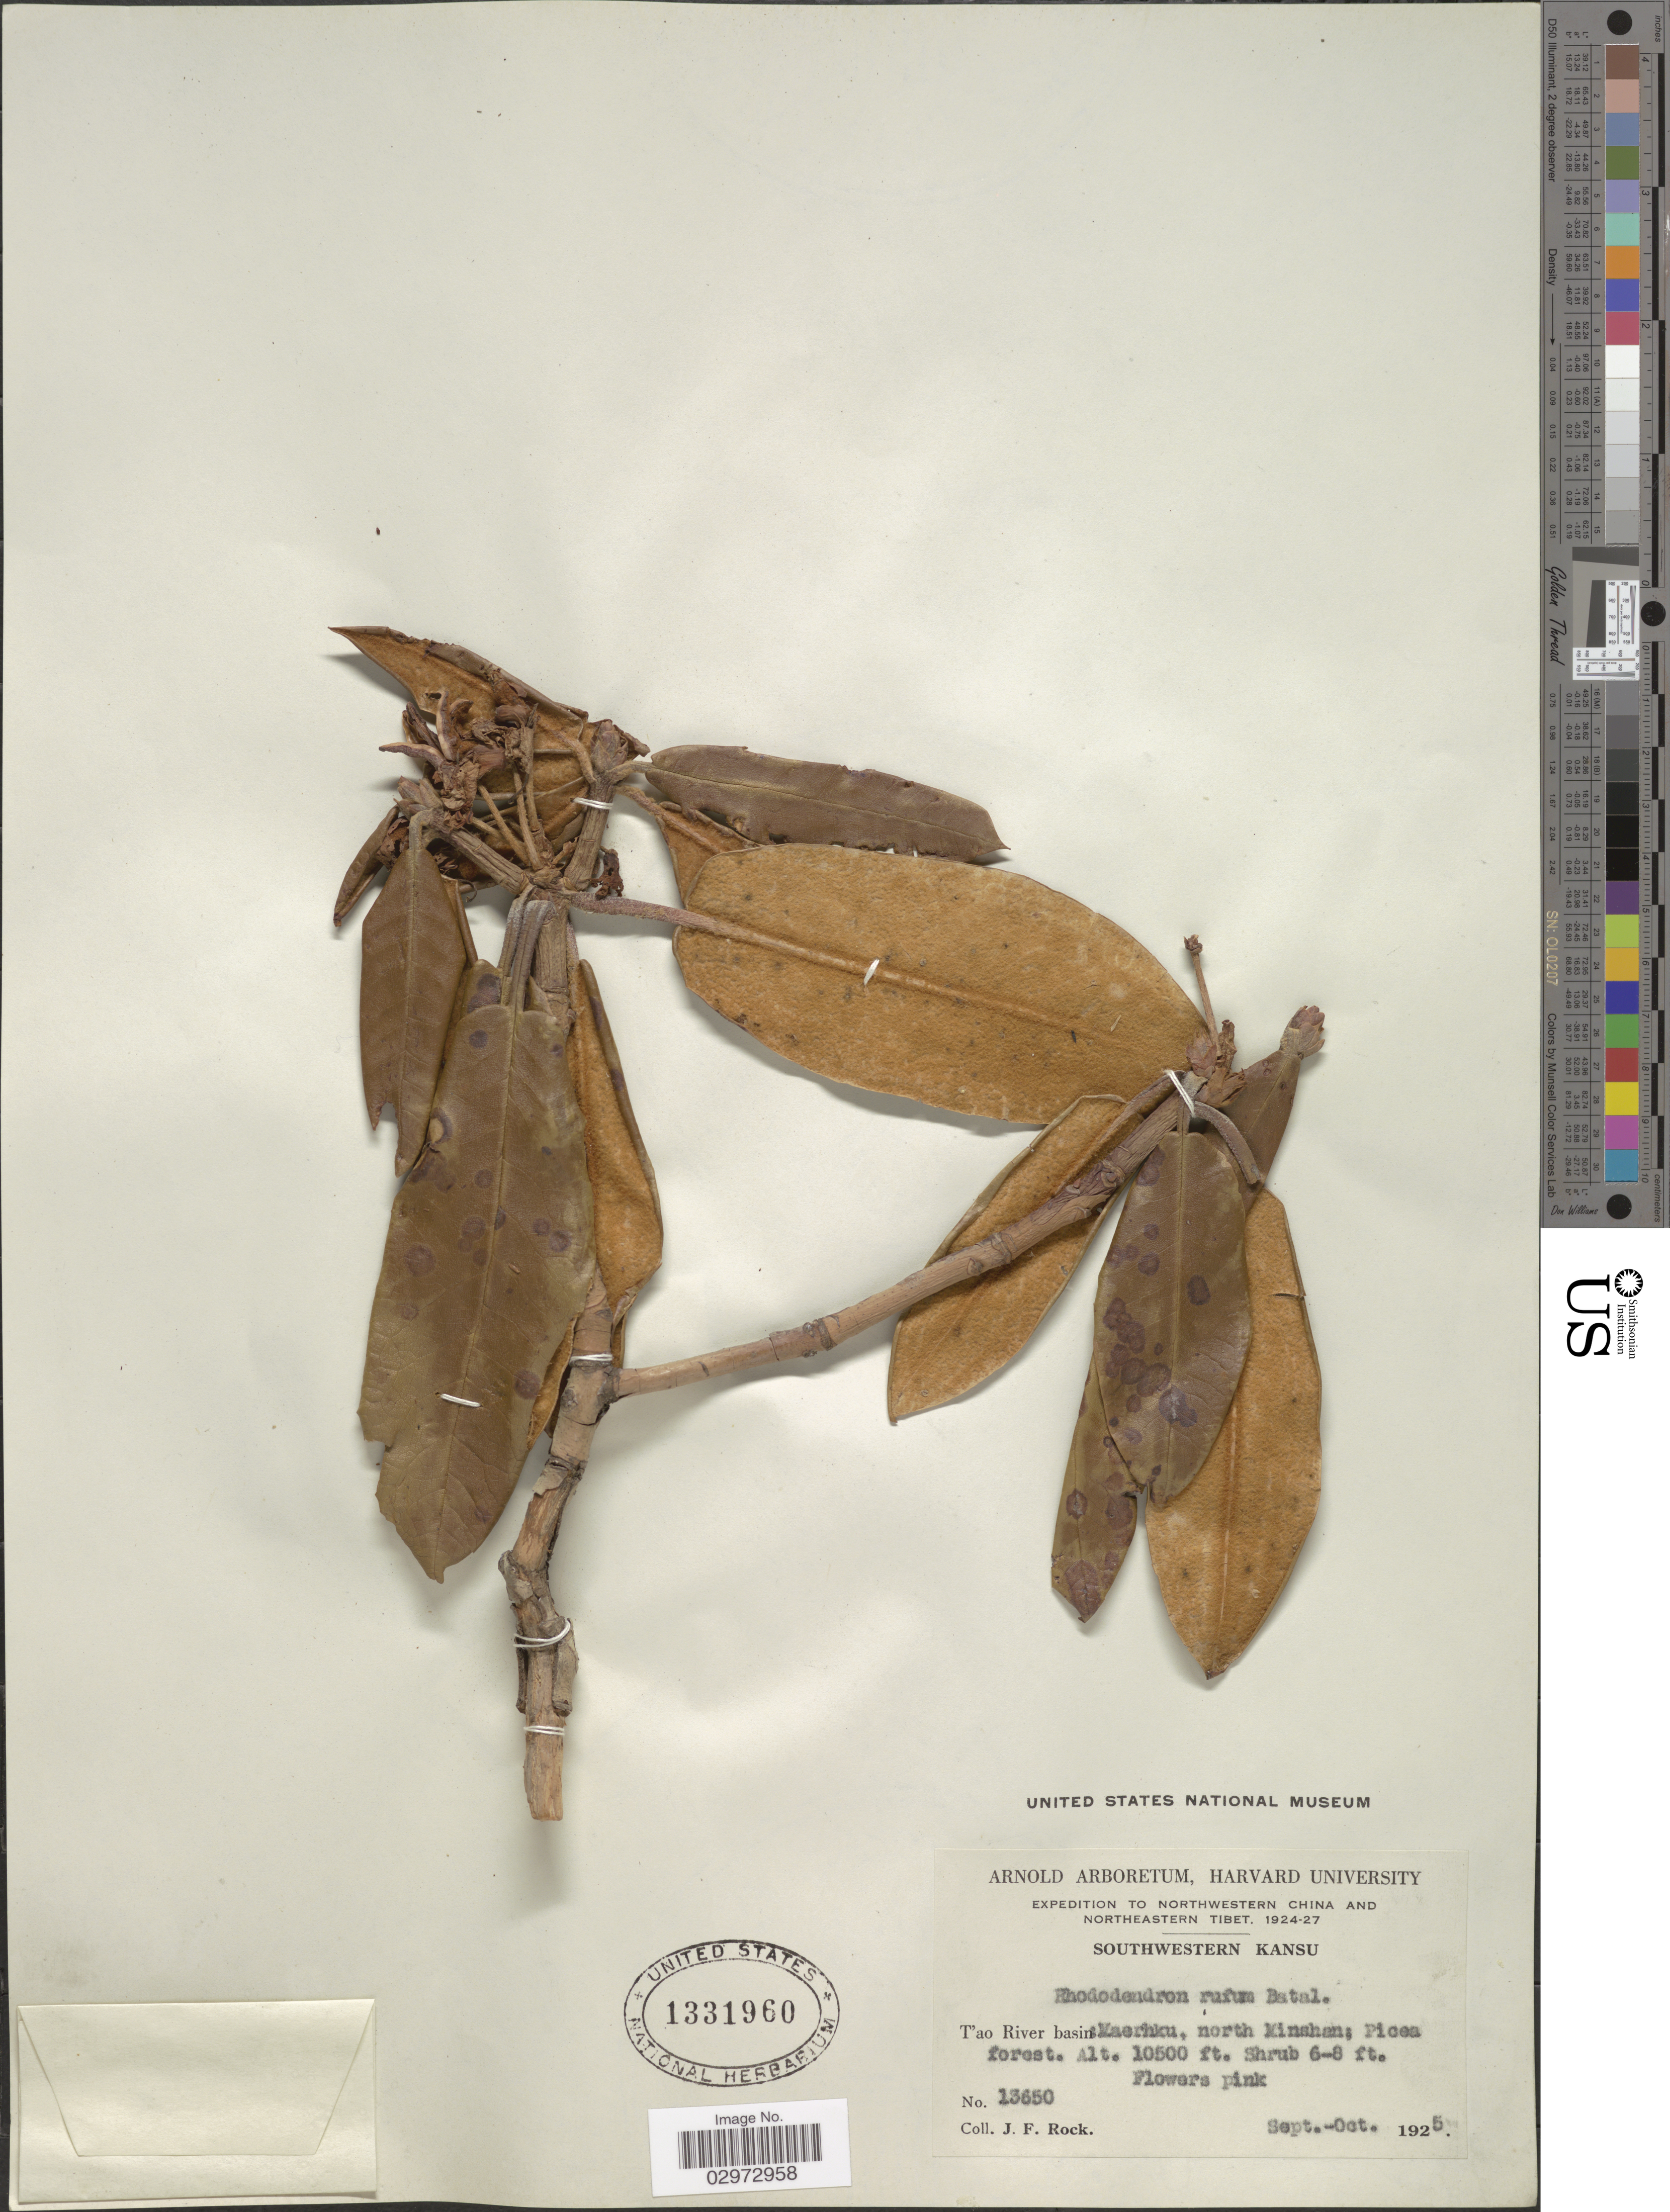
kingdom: Plantae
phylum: Tracheophyta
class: Magnoliopsida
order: Ericales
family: Ericaceae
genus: Rhododendron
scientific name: Rhododendron rufum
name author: Batalin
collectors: J. Rock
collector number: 13650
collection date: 1925-09/1925-10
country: China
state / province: Gansu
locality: Northwestern China, Southwestern Kansu, T'ao River basin, Maerhku, north Minshan.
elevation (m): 3200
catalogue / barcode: US 1331960